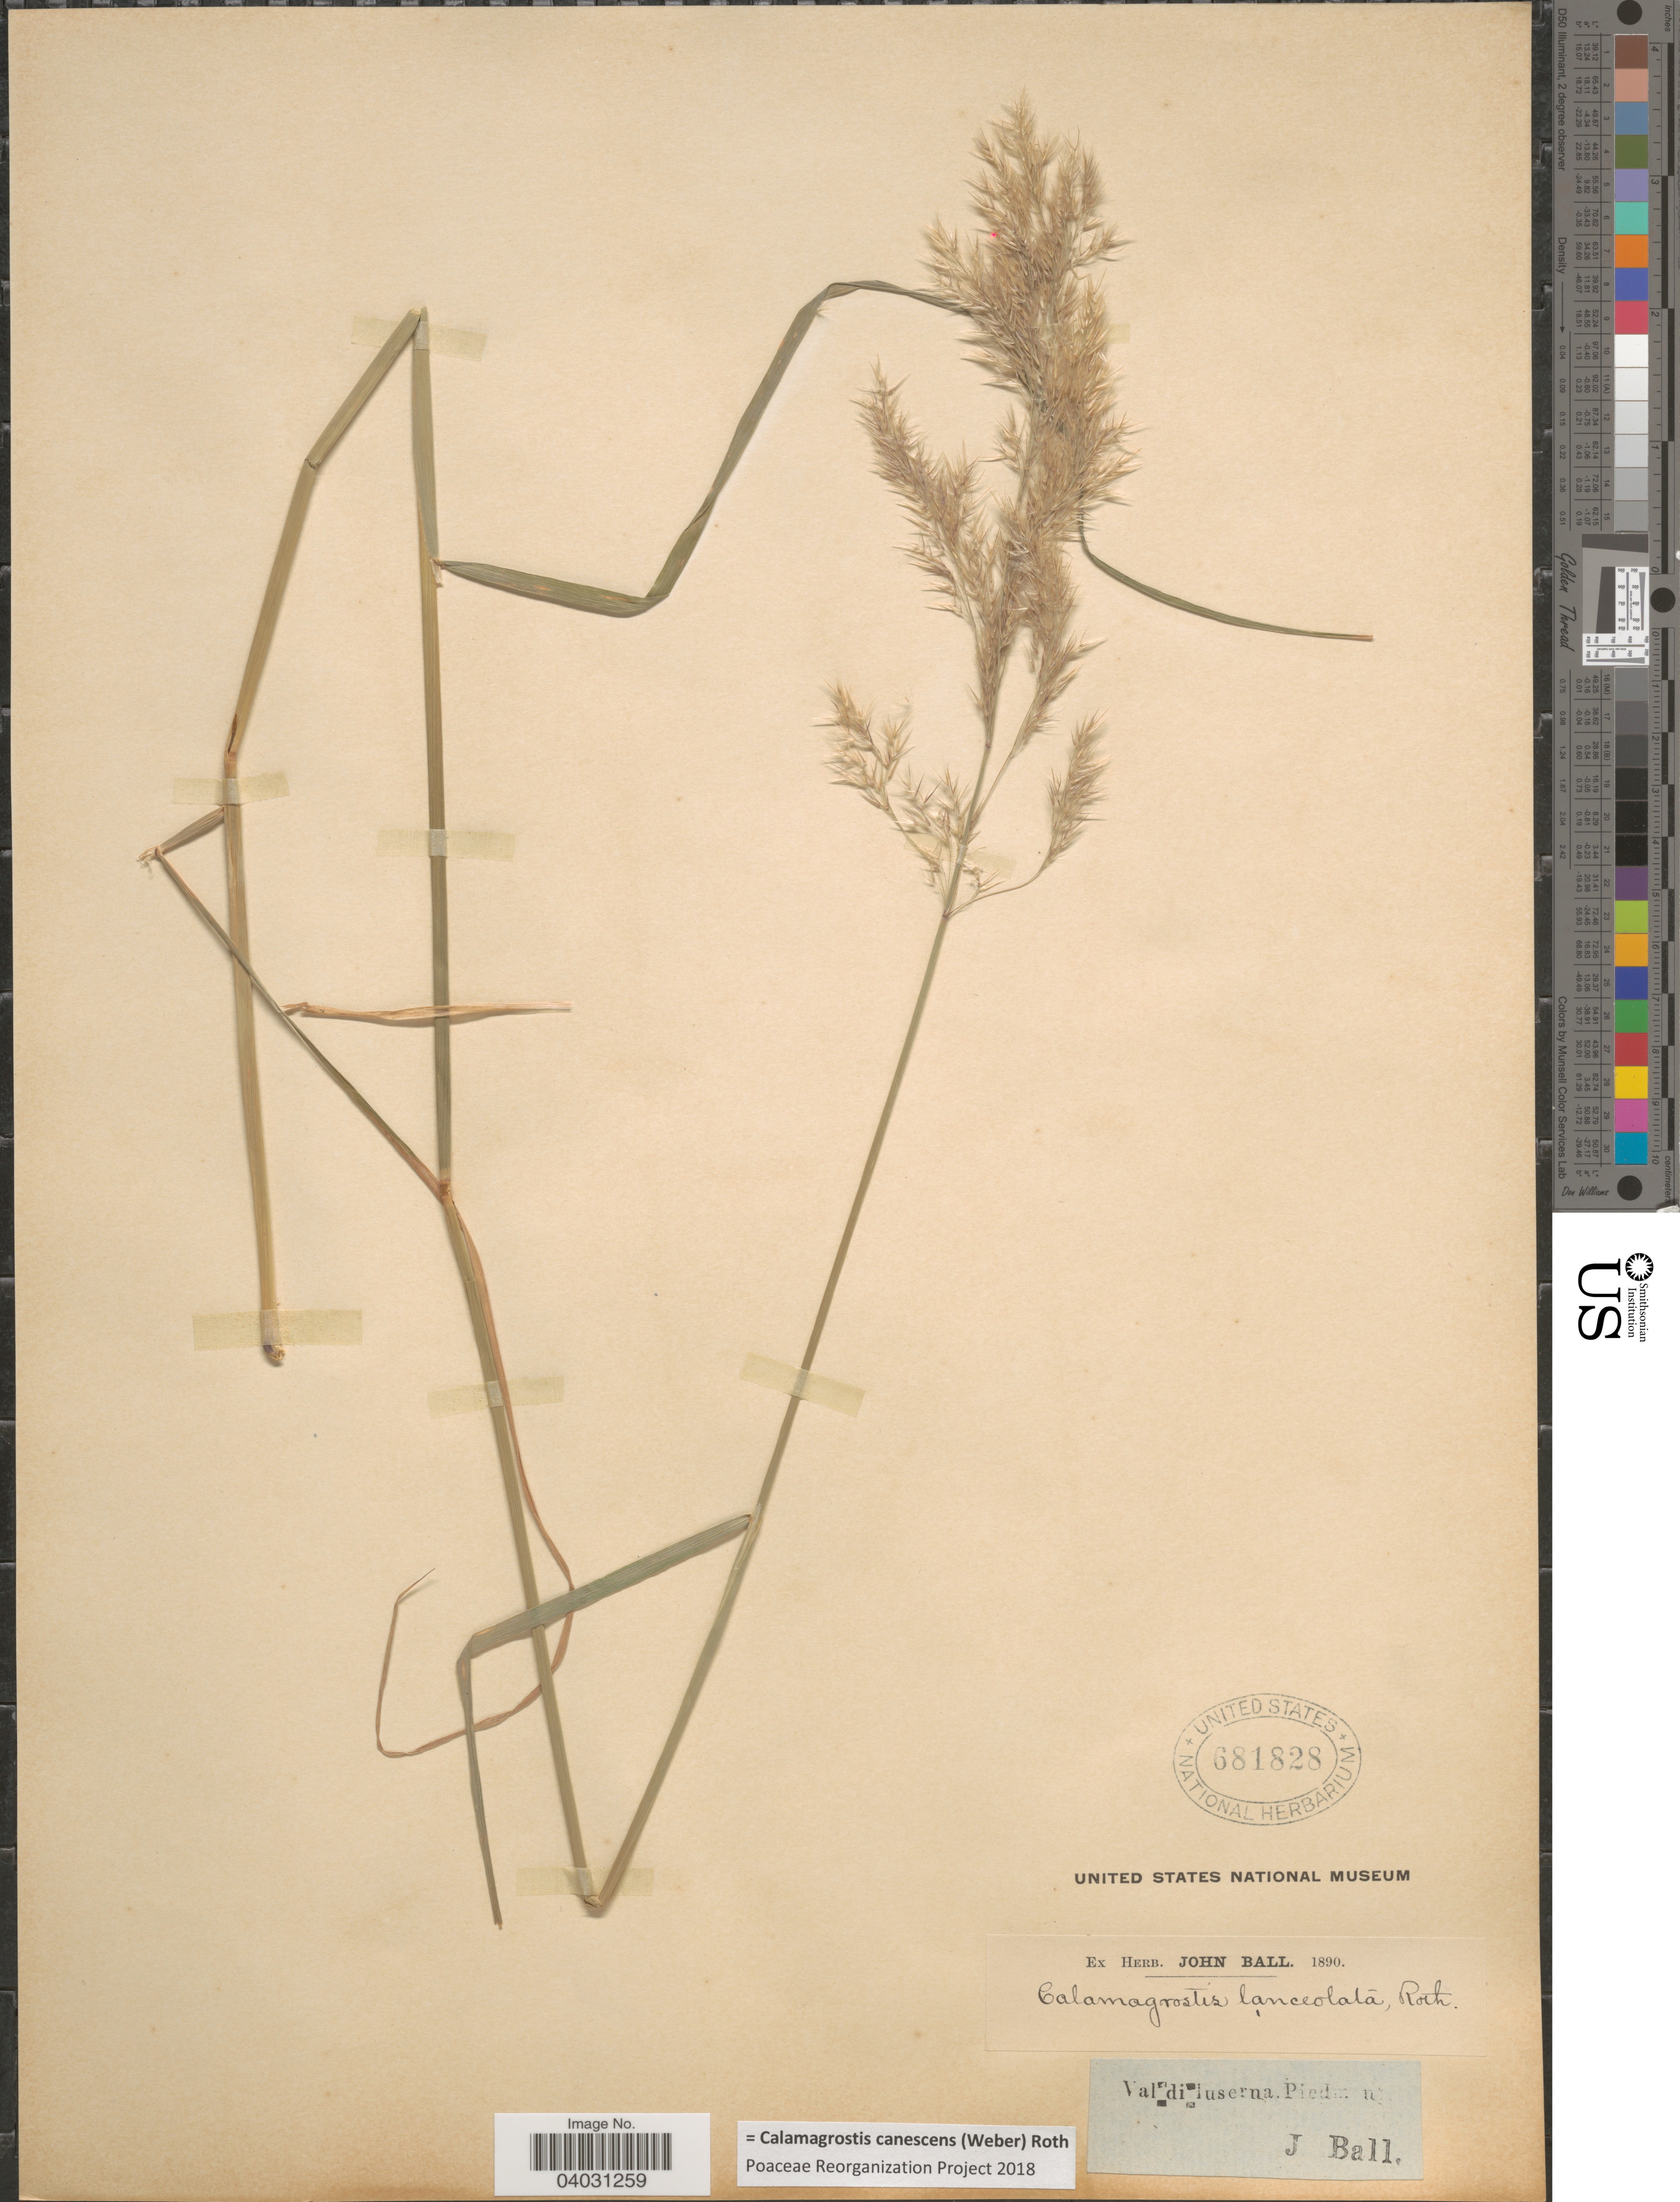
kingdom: Plantae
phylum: Tracheophyta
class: Liliopsida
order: Poales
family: Poaceae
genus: Calamagrostis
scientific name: Calamagrostis canescens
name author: (G.H. Weber) Roth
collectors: J. Ball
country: Italy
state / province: Piedmont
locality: Val di luserna. Piedmont.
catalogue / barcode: US 681828